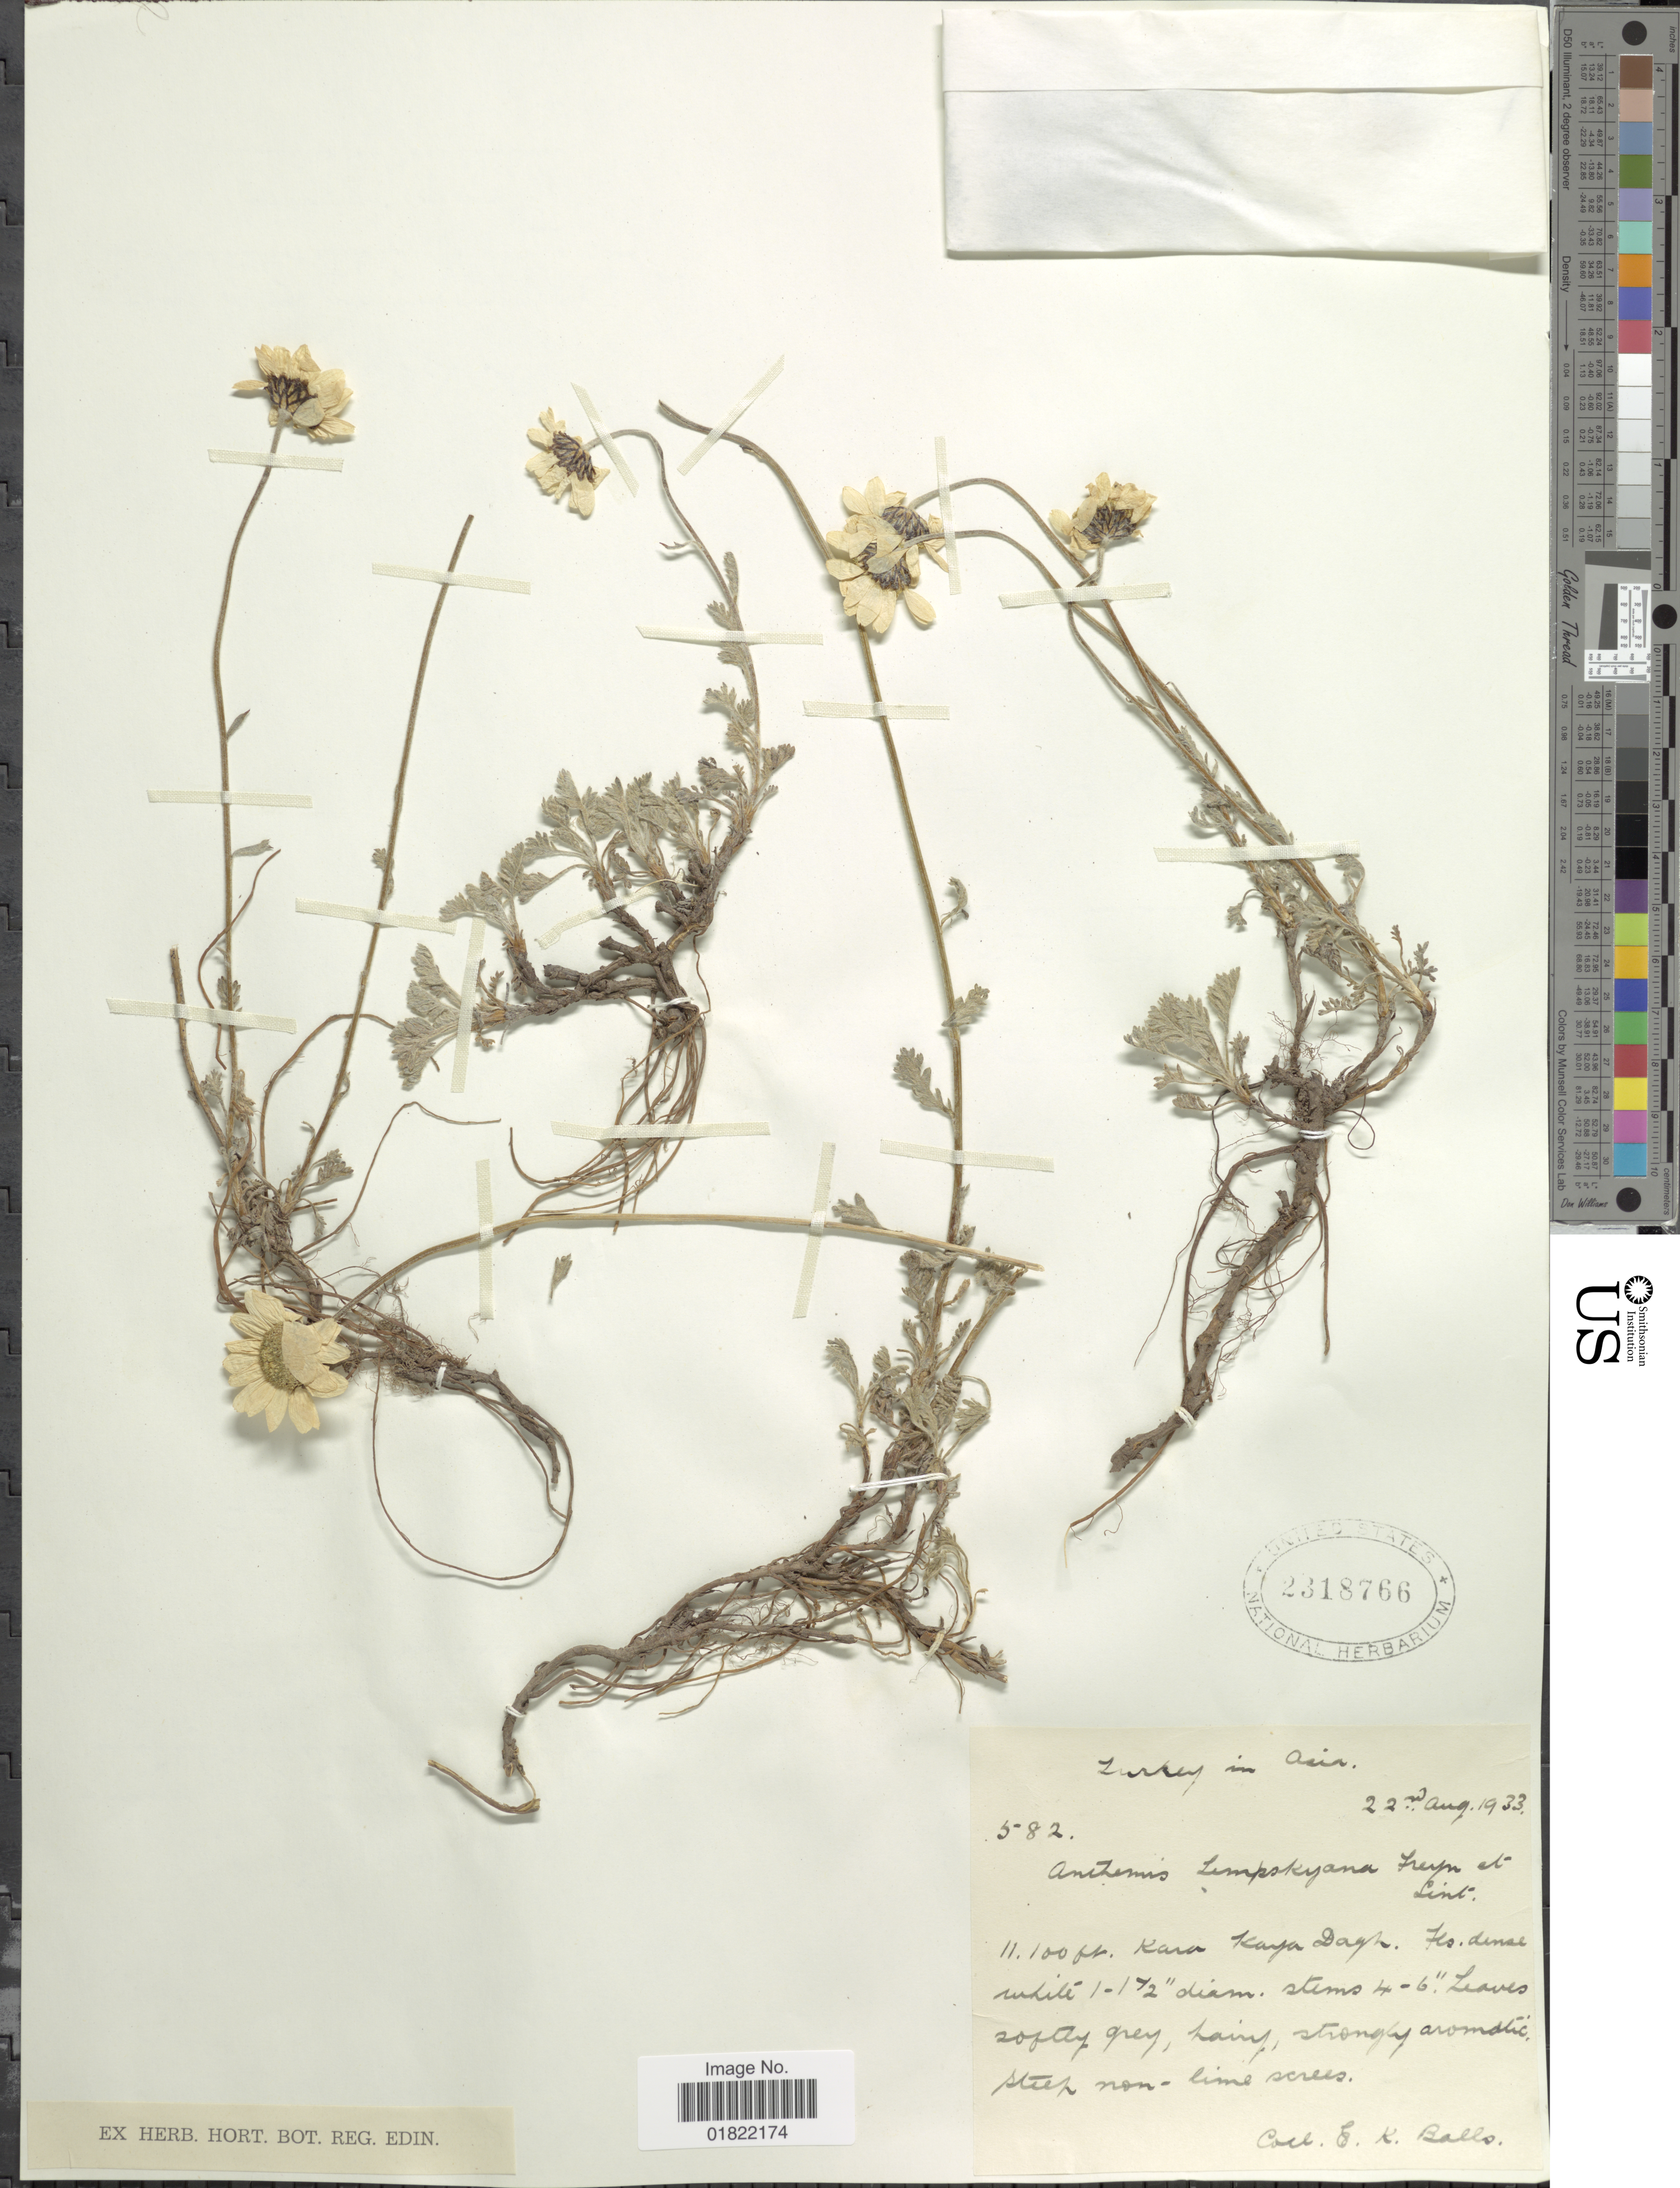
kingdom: Plantae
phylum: Tracheophyta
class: Magnoliopsida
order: Asterales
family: Asteraceae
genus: Anthemis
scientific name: Anthemis tempskyana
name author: Freyn & Sint.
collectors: E. K. Balls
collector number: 582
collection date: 1933-08-22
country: Turkey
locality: Kara Kaya Dagh. [interpreted]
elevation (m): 3383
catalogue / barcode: US 2318766